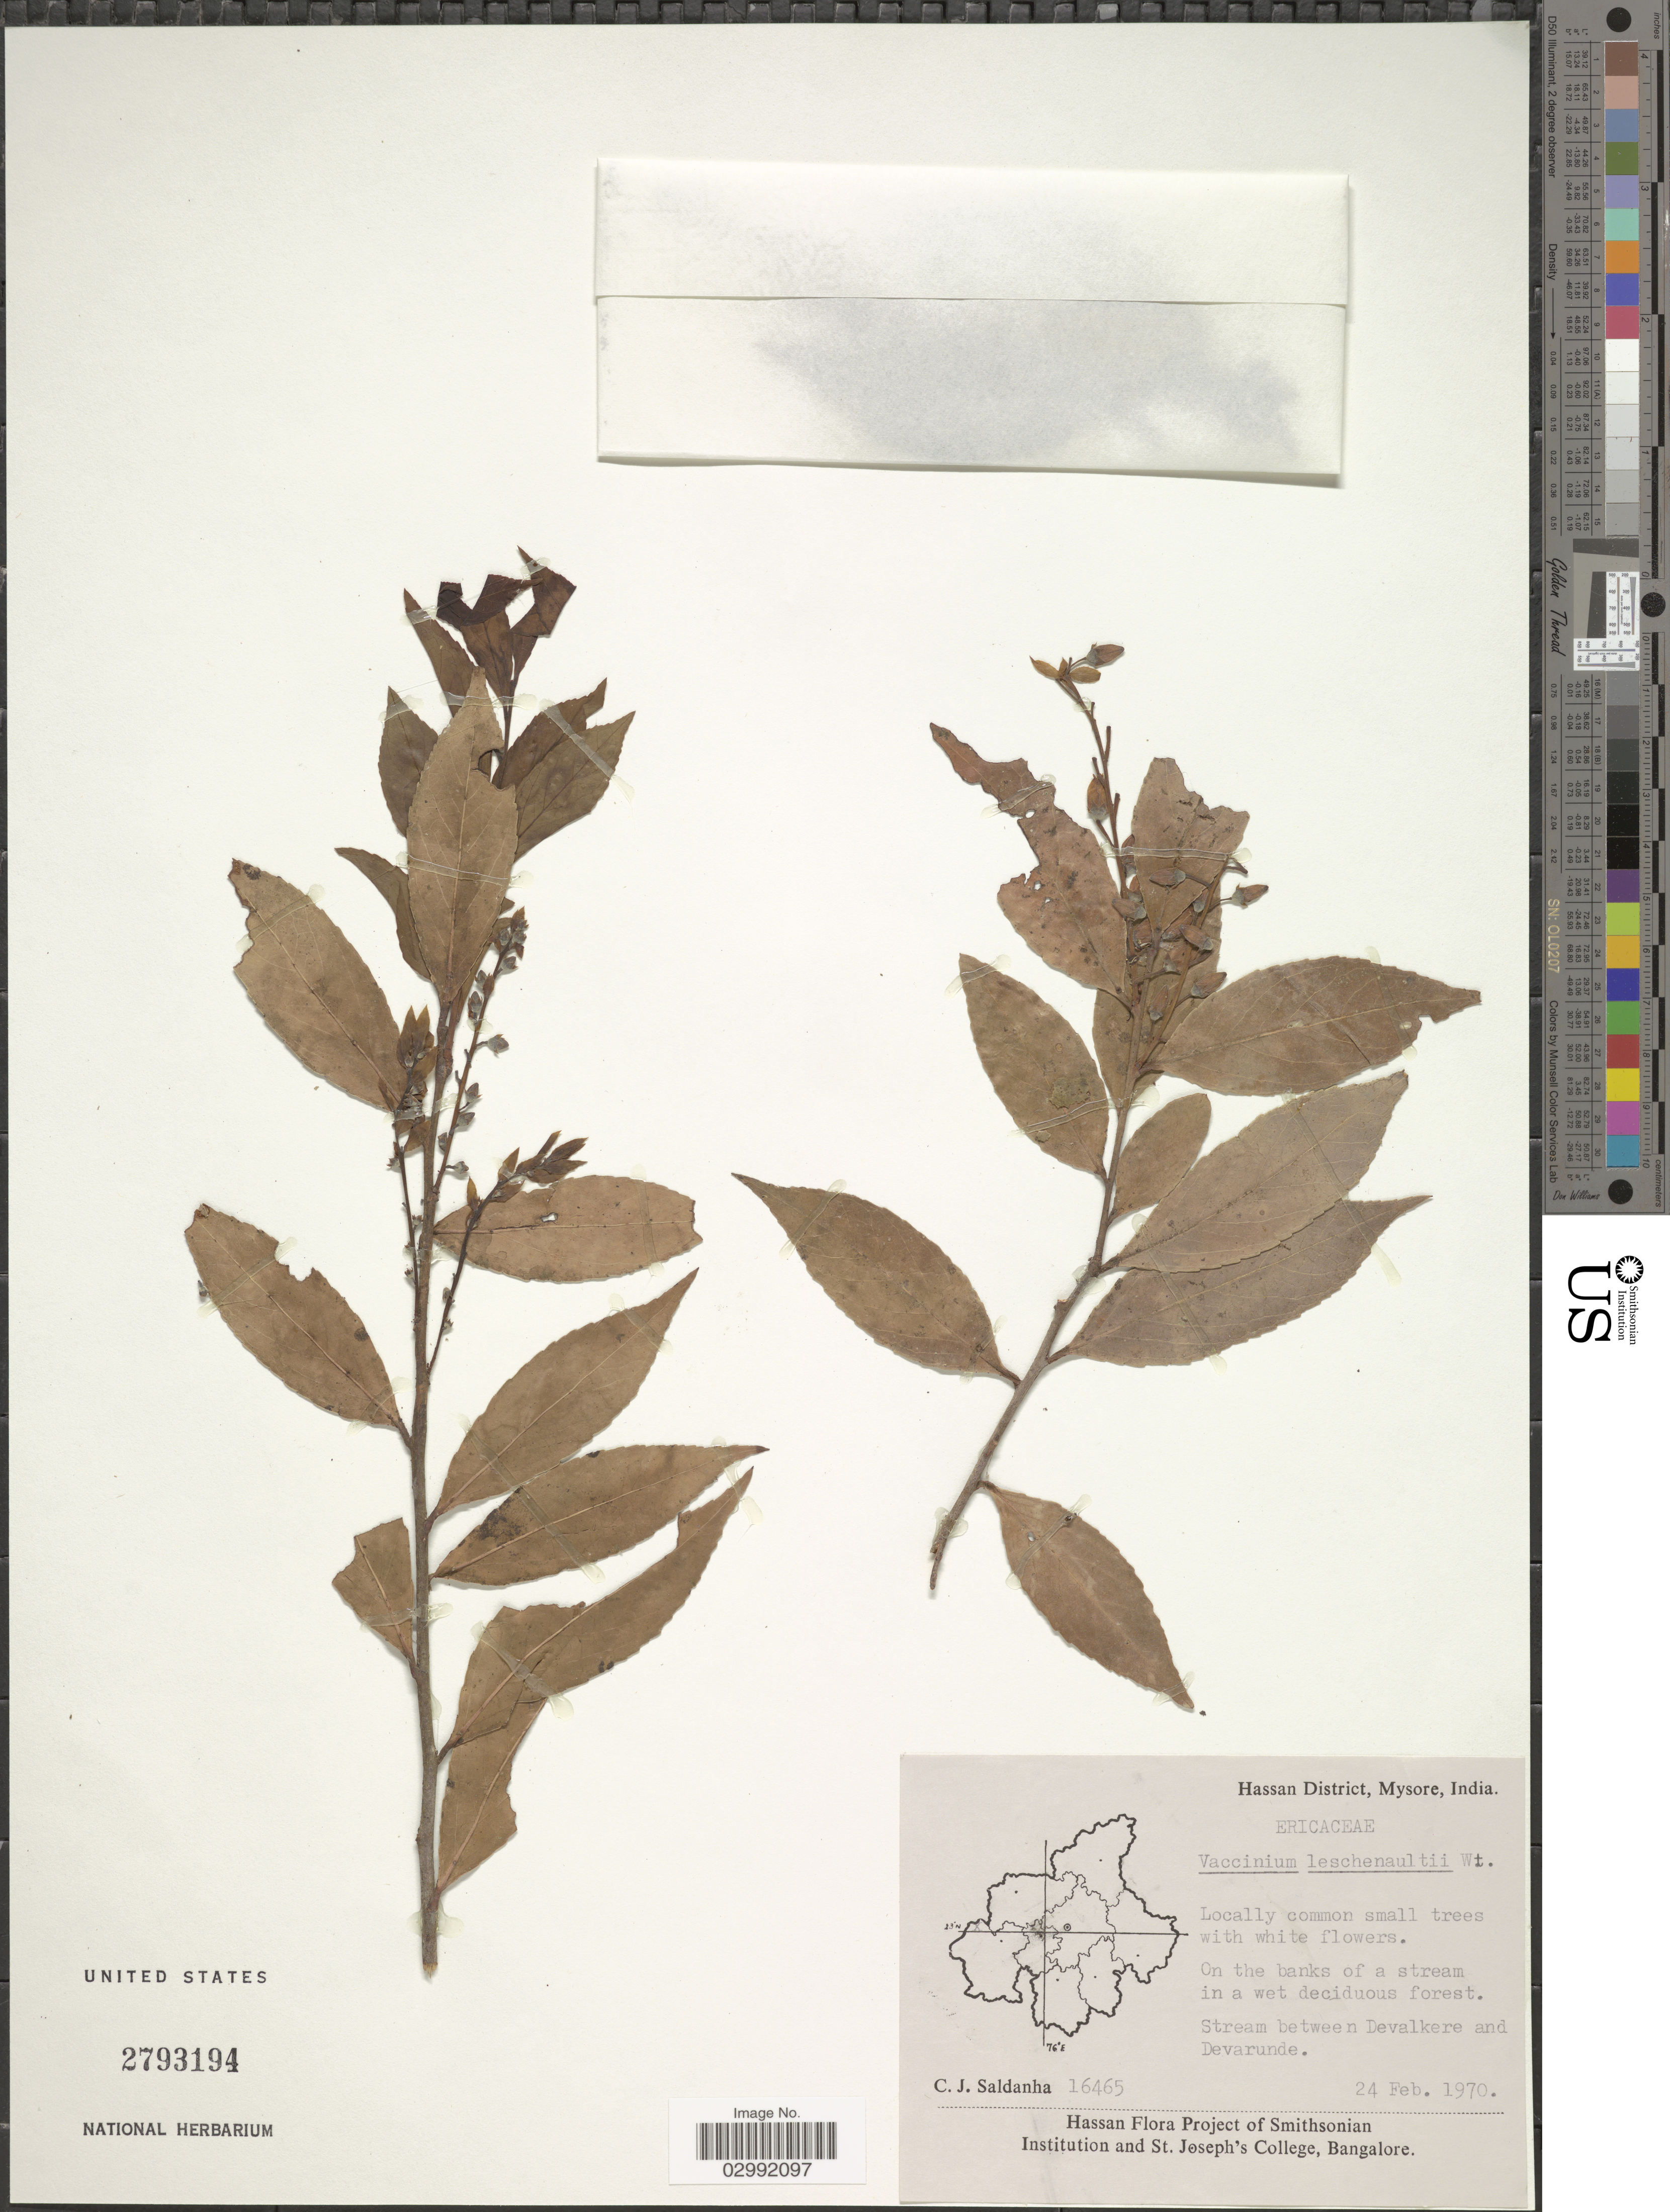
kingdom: Plantae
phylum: Tracheophyta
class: Magnoliopsida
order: Ericales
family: Ericaceae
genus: Vaccinium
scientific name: Vaccinium leschenaultii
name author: Wight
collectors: C. J. Saldanha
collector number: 16465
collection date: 1970-02-24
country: India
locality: Hassan District, Mysore, Stream between Devalkere and Devarunde.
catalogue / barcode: US 2793194